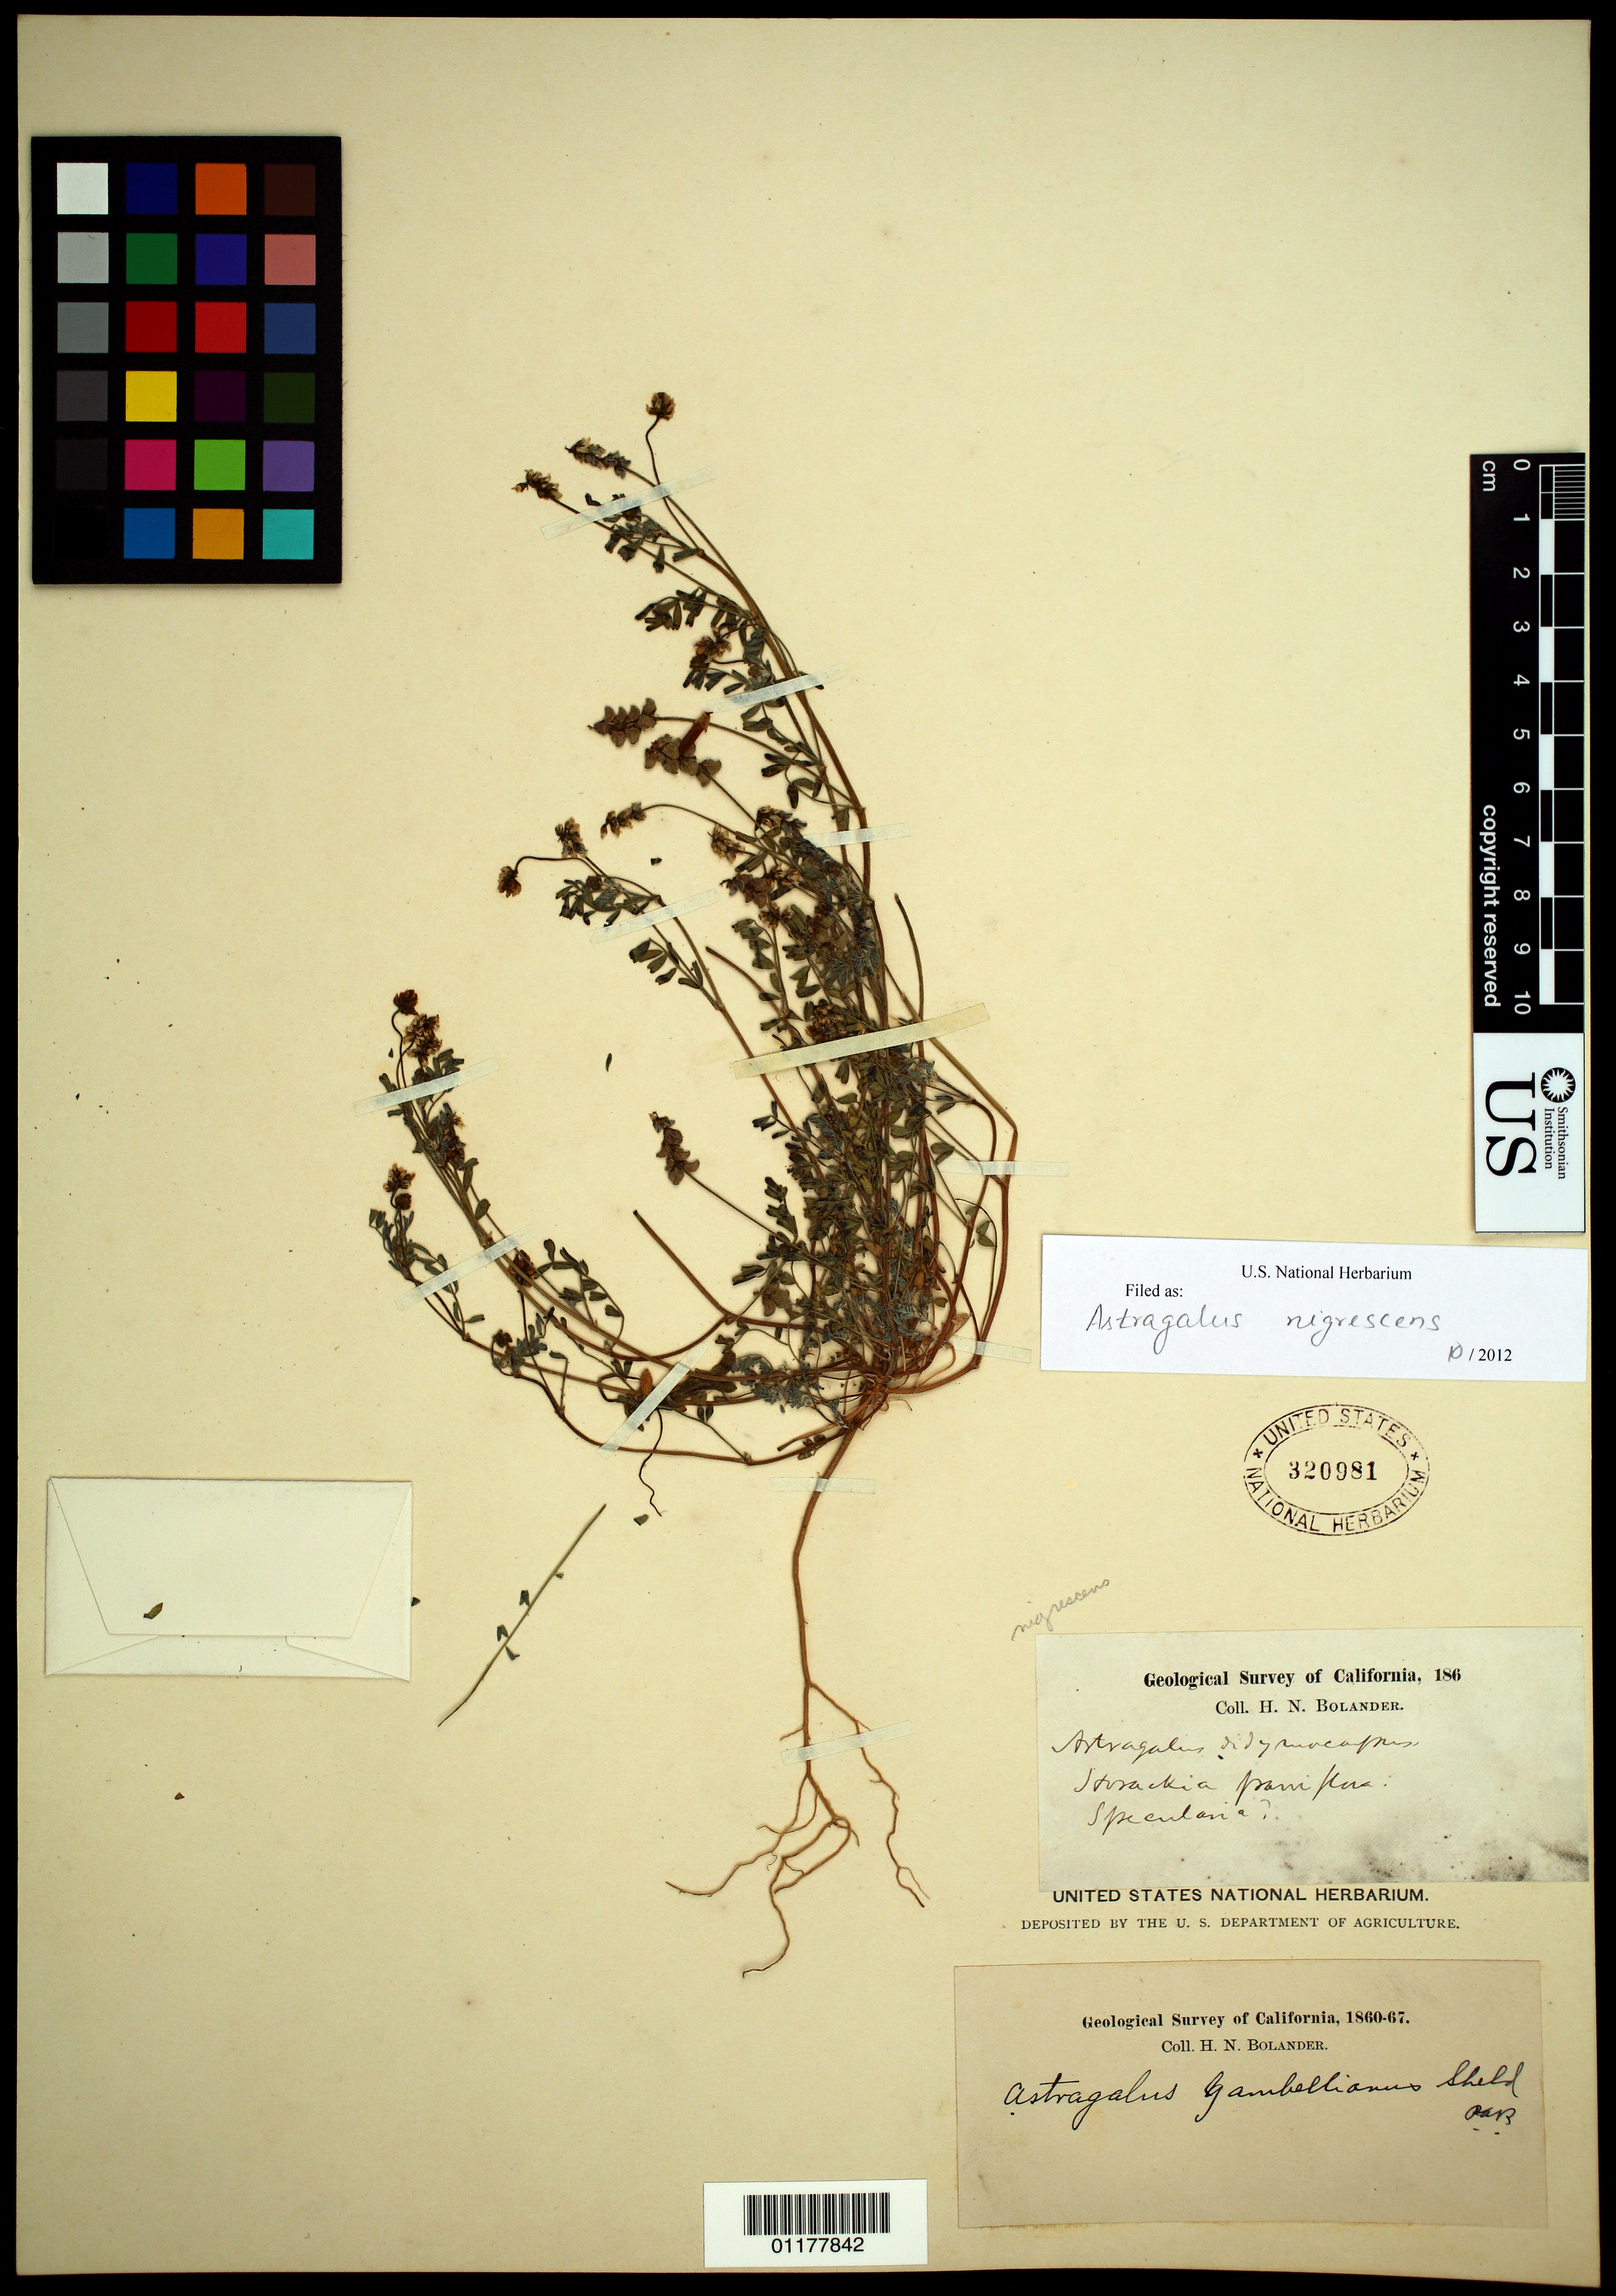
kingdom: Plantae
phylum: Tracheophyta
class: Magnoliopsida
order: Fabales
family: Fabaceae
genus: Astragalus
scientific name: Astragalus nigrescens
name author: Pall.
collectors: H. Bolander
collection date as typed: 1860 to -- -- 1867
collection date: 1860/1867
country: United States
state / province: California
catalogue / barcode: US 320981